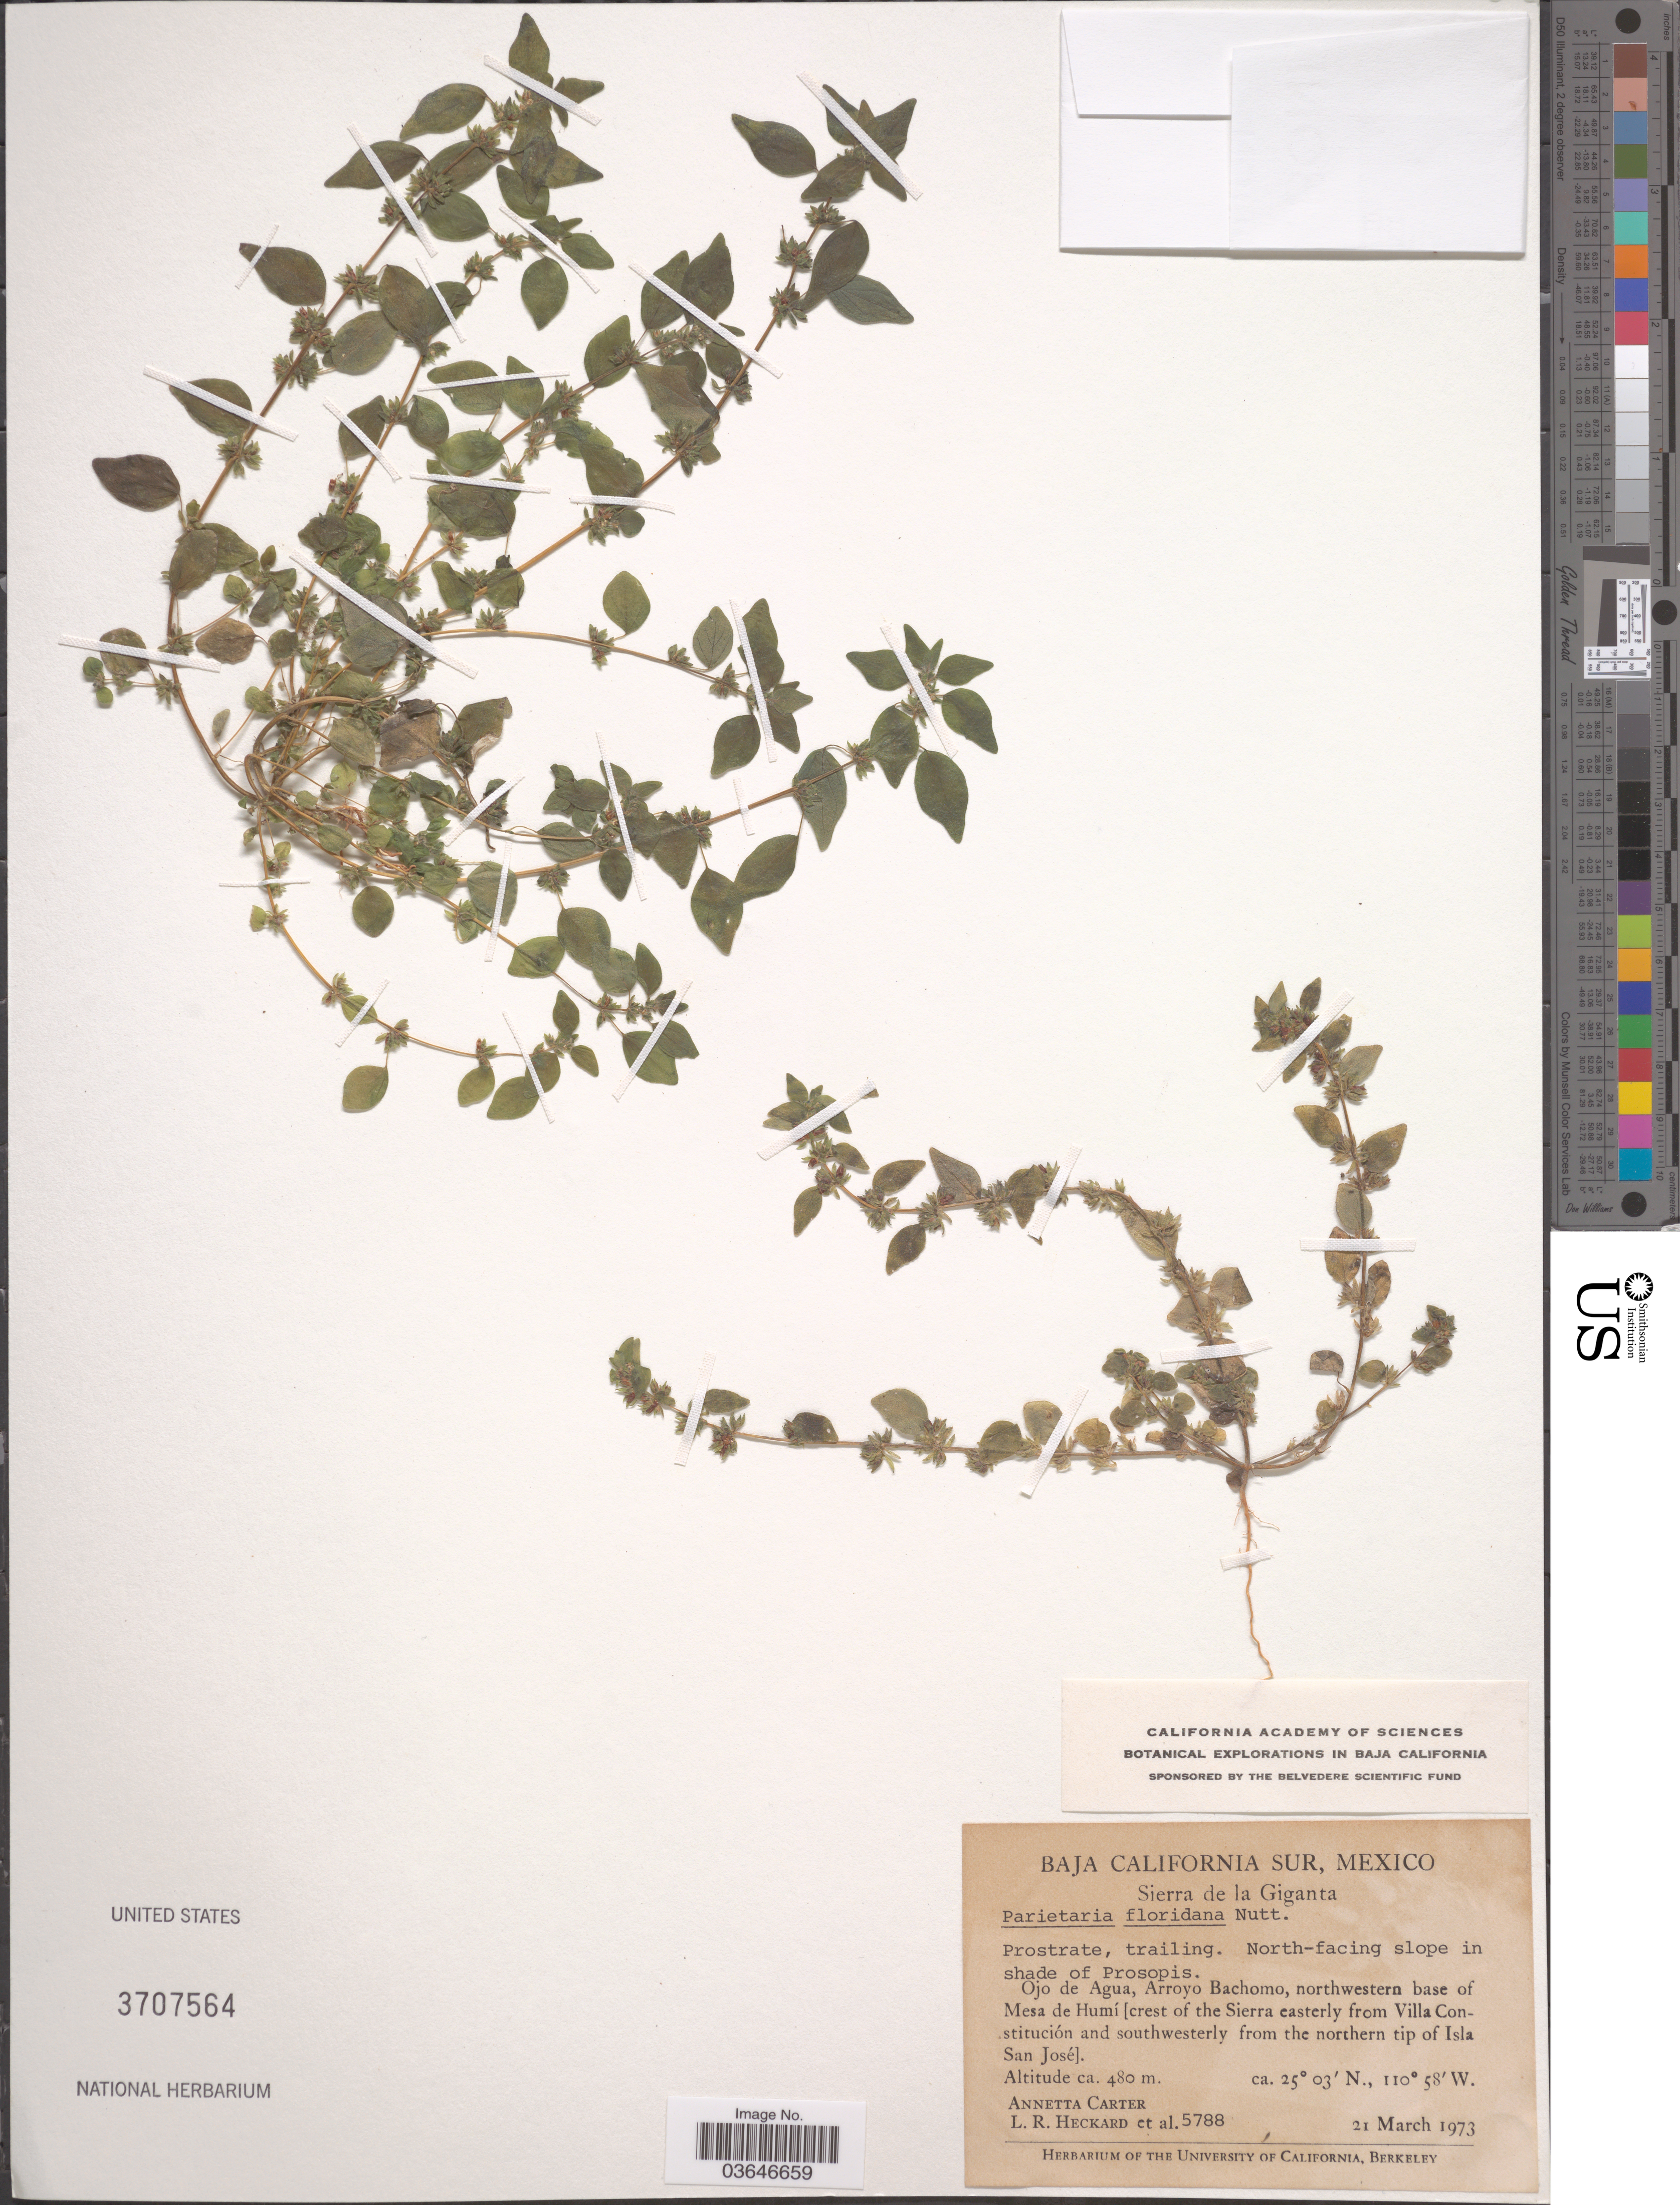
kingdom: Plantae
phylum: Tracheophyta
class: Magnoliopsida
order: Rosales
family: Urticaceae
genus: Parietaria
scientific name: Parietaria floridana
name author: Nutt.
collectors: A. Carter, L. R. Heckard & et al.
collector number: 5788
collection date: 1973-03-21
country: Mexico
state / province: Baja California Sur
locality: Sierra de la Giganta. Prostrate, trailing. North-facing slope in shade of Prosopis. Ojo de Agua, Arroyo Bachomo, northwestern base of Mesa de Humí [crest of the Sierra easterly from Villa constitución and southwesterly from the northern tip of Isla San José].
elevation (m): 480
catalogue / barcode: US 3707564